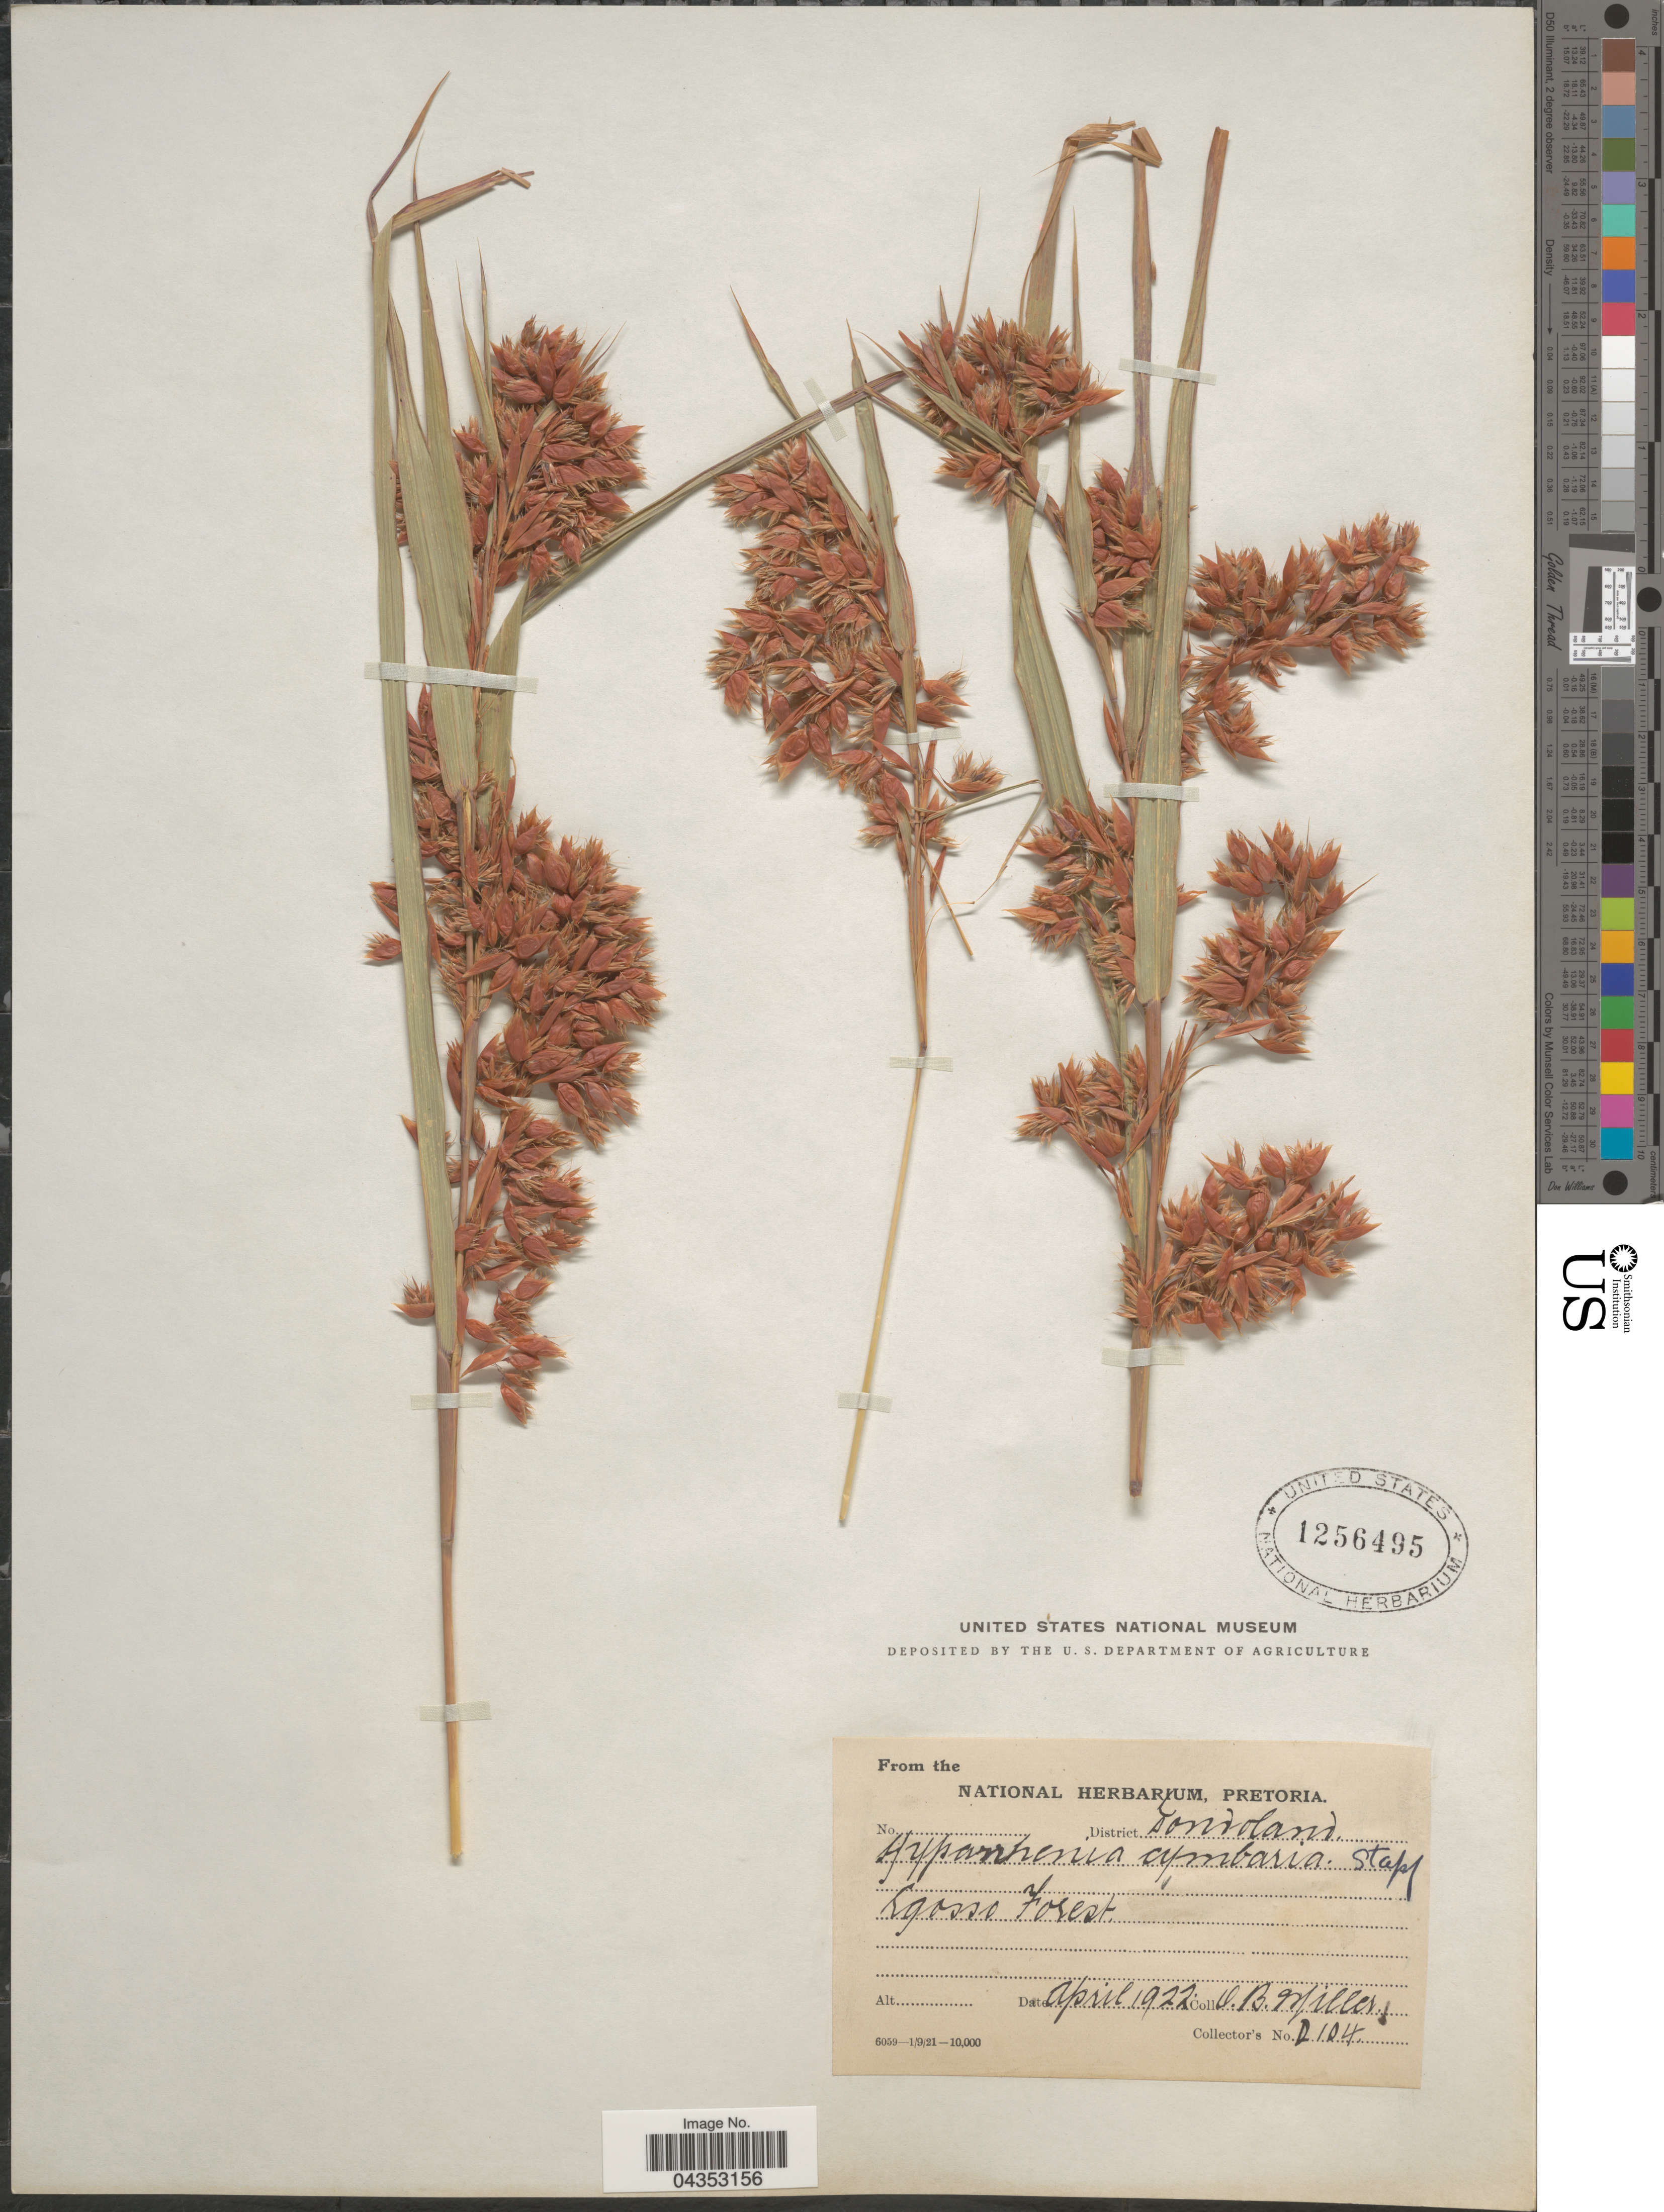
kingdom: Plantae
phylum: Tracheophyta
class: Liliopsida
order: Poales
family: Poaceae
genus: Hyparrhenia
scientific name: Hyparrhenia cymbaria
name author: (L.) Stapf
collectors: O. B. Miller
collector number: D104*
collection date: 1922-04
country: South Africa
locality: District Dondoland. Egosso Forest.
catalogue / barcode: US 1256495